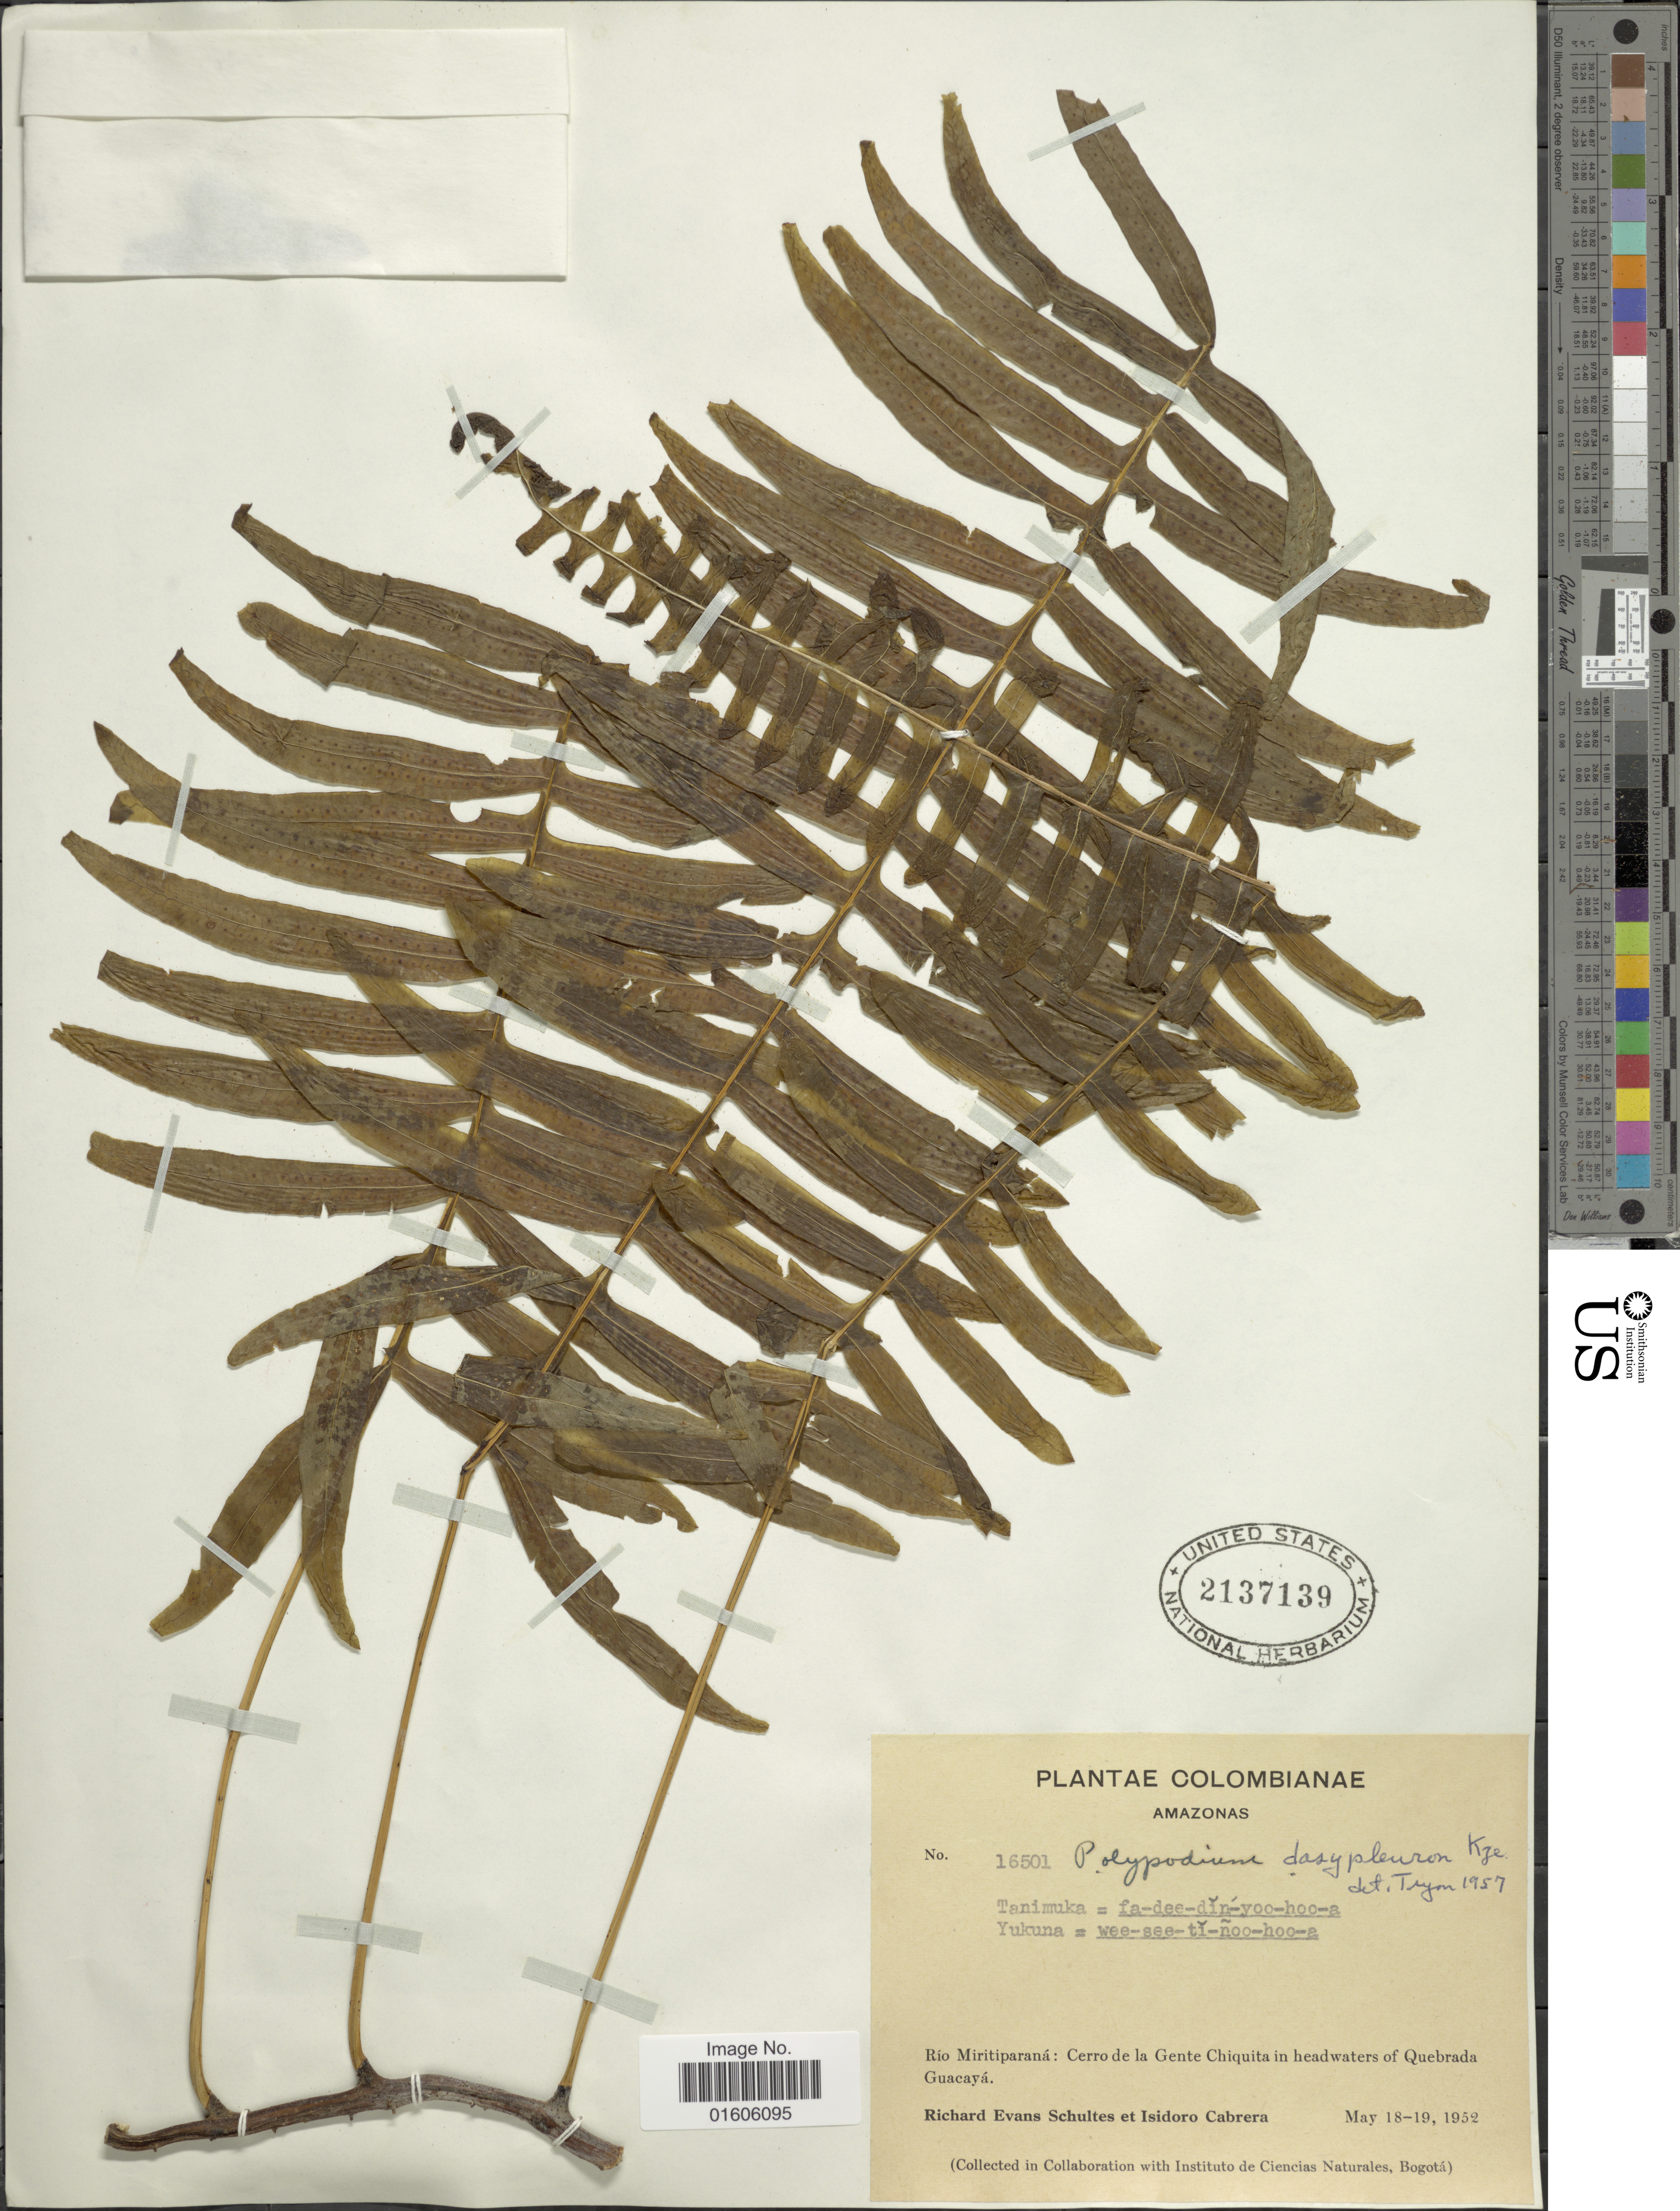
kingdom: Plantae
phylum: Tracheophyta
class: Polypodiopsida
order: Polypodiales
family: Polypodiaceae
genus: Serpocaulon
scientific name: Serpocaulon dasypleuron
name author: (Kunze) A.R. Sm.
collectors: R. E. Schultes & I. Cabrera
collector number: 16501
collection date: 1952-05-18/1952-05-19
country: Colombia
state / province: Amazônas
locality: Amazonas. Río Miritiparaná: Cerro de la Gente Chiquita in headwaters of Quebrada Guacayá.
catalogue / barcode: US 2137139